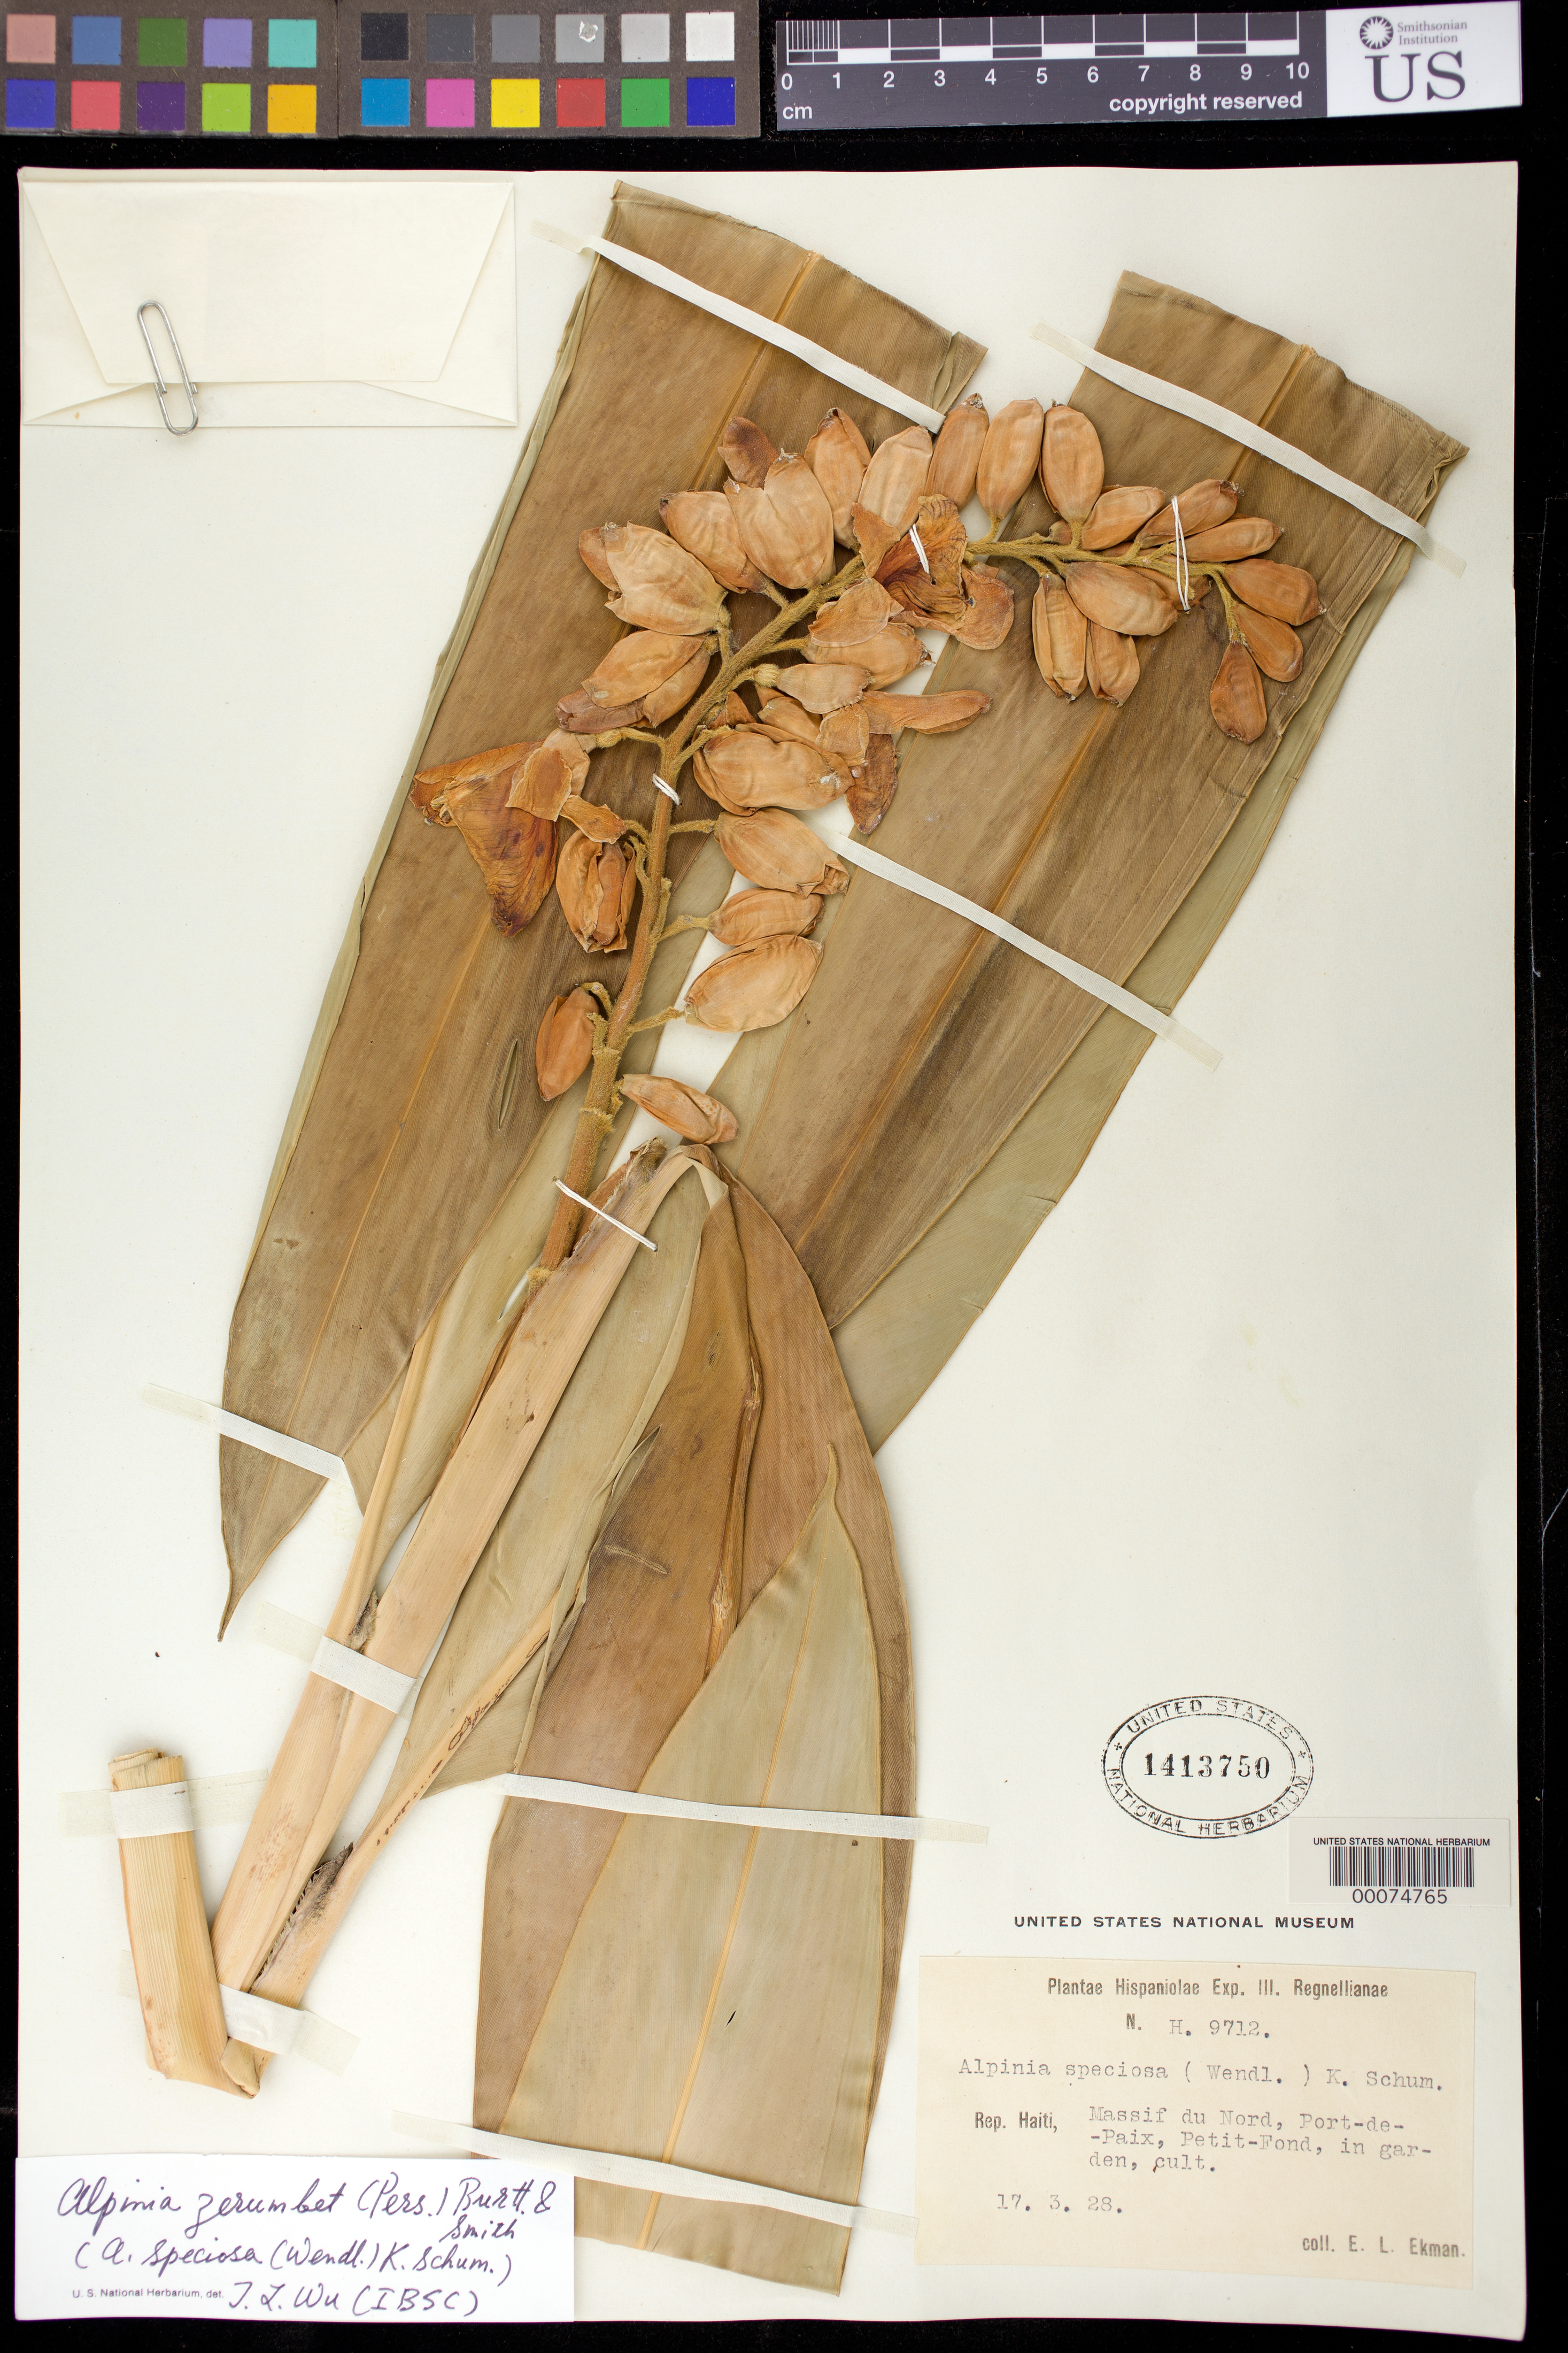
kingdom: Plantae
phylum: Tracheophyta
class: Liliopsida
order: Zingiberales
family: Zingiberaceae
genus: Alpinia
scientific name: Alpinia zerumbet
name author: (Pers.) B.L. Burtt & R.M. Sm.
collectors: E. L. Ekman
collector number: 9712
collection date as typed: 17 Mar 1928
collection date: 1928-03-17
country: Haiti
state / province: Nord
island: Hispaniola Island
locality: Massif du nord, port-de-paix, petit-fond, in garden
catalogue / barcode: US 1413750